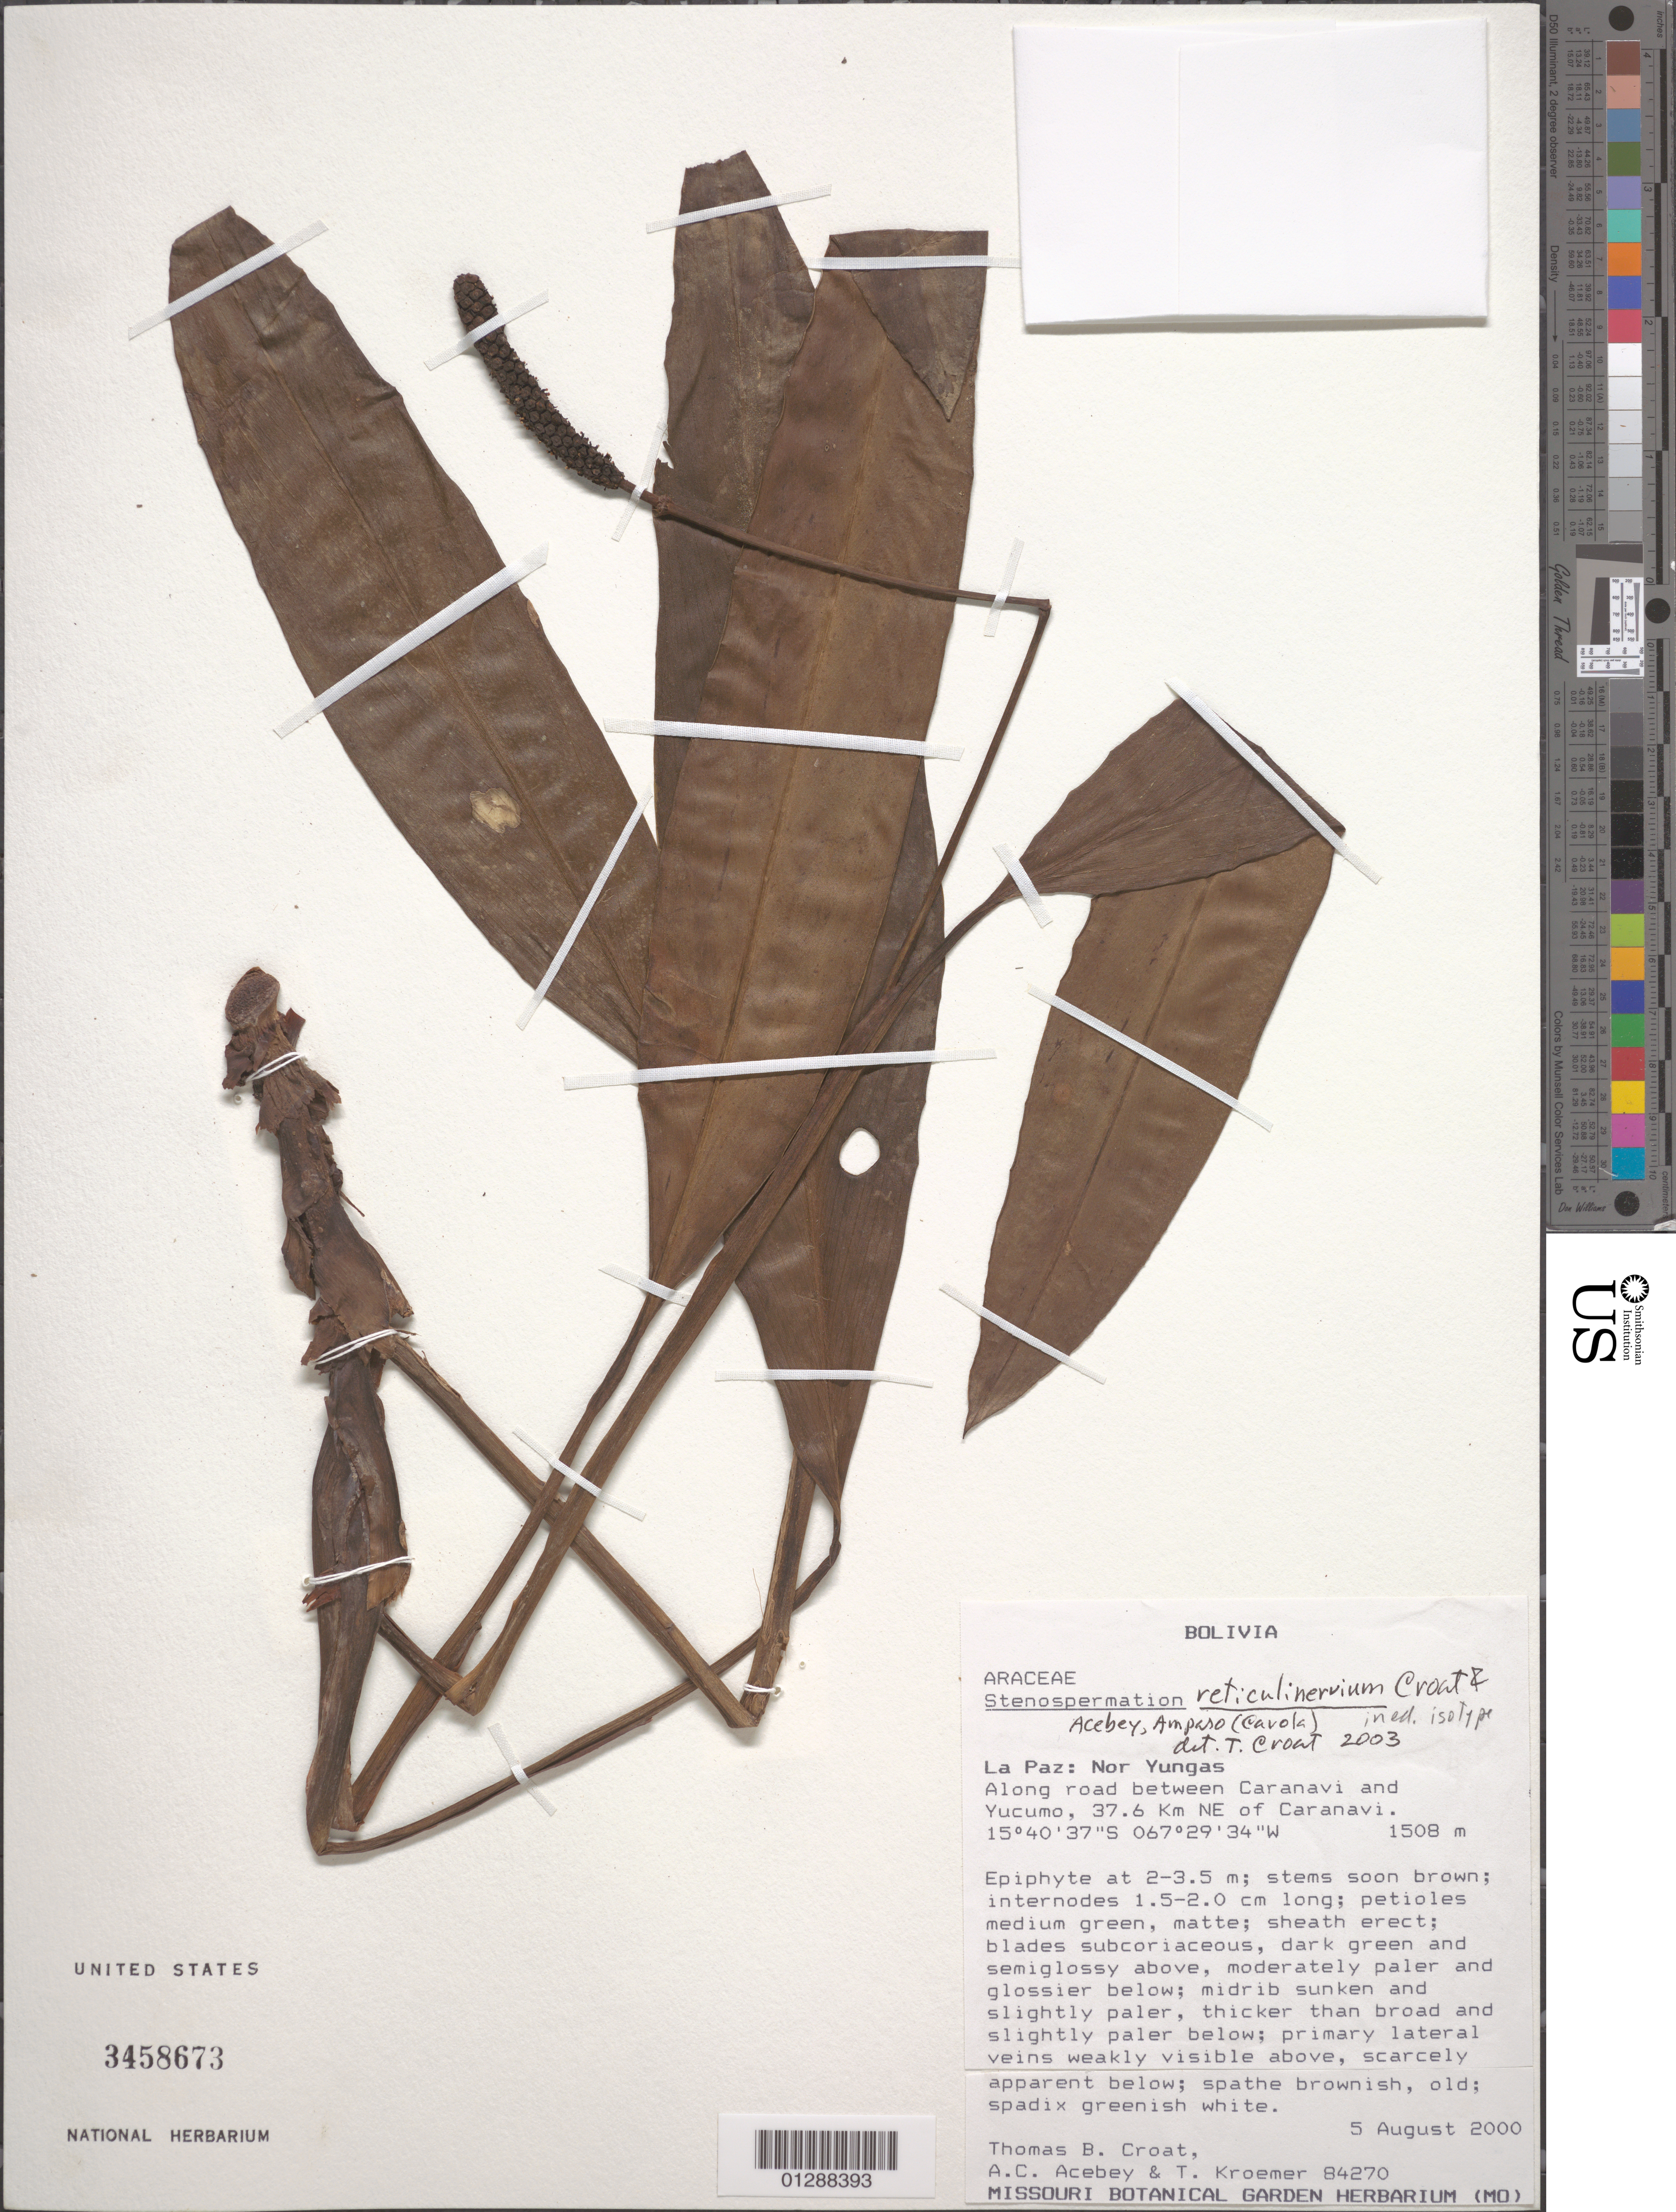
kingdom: Plantae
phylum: Tracheophyta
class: Liliopsida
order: Alismatales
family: Araceae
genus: Stenospermation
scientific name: Stenospermation dictyoneurum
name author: Croat & Acebey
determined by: Strong, Mark T., (BOT), Smithsonian Institution - National Museum of Natural History (UNITED STATES)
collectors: T. B. Croat, A. Acebey & T. Kroemer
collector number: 84270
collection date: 2000-08-05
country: Bolivia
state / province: La Paz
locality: Nor Yungas. Along road between Caranavi and Yucumo, 37.6 Km NE of Caranavi.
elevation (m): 1508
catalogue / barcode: US 3458673